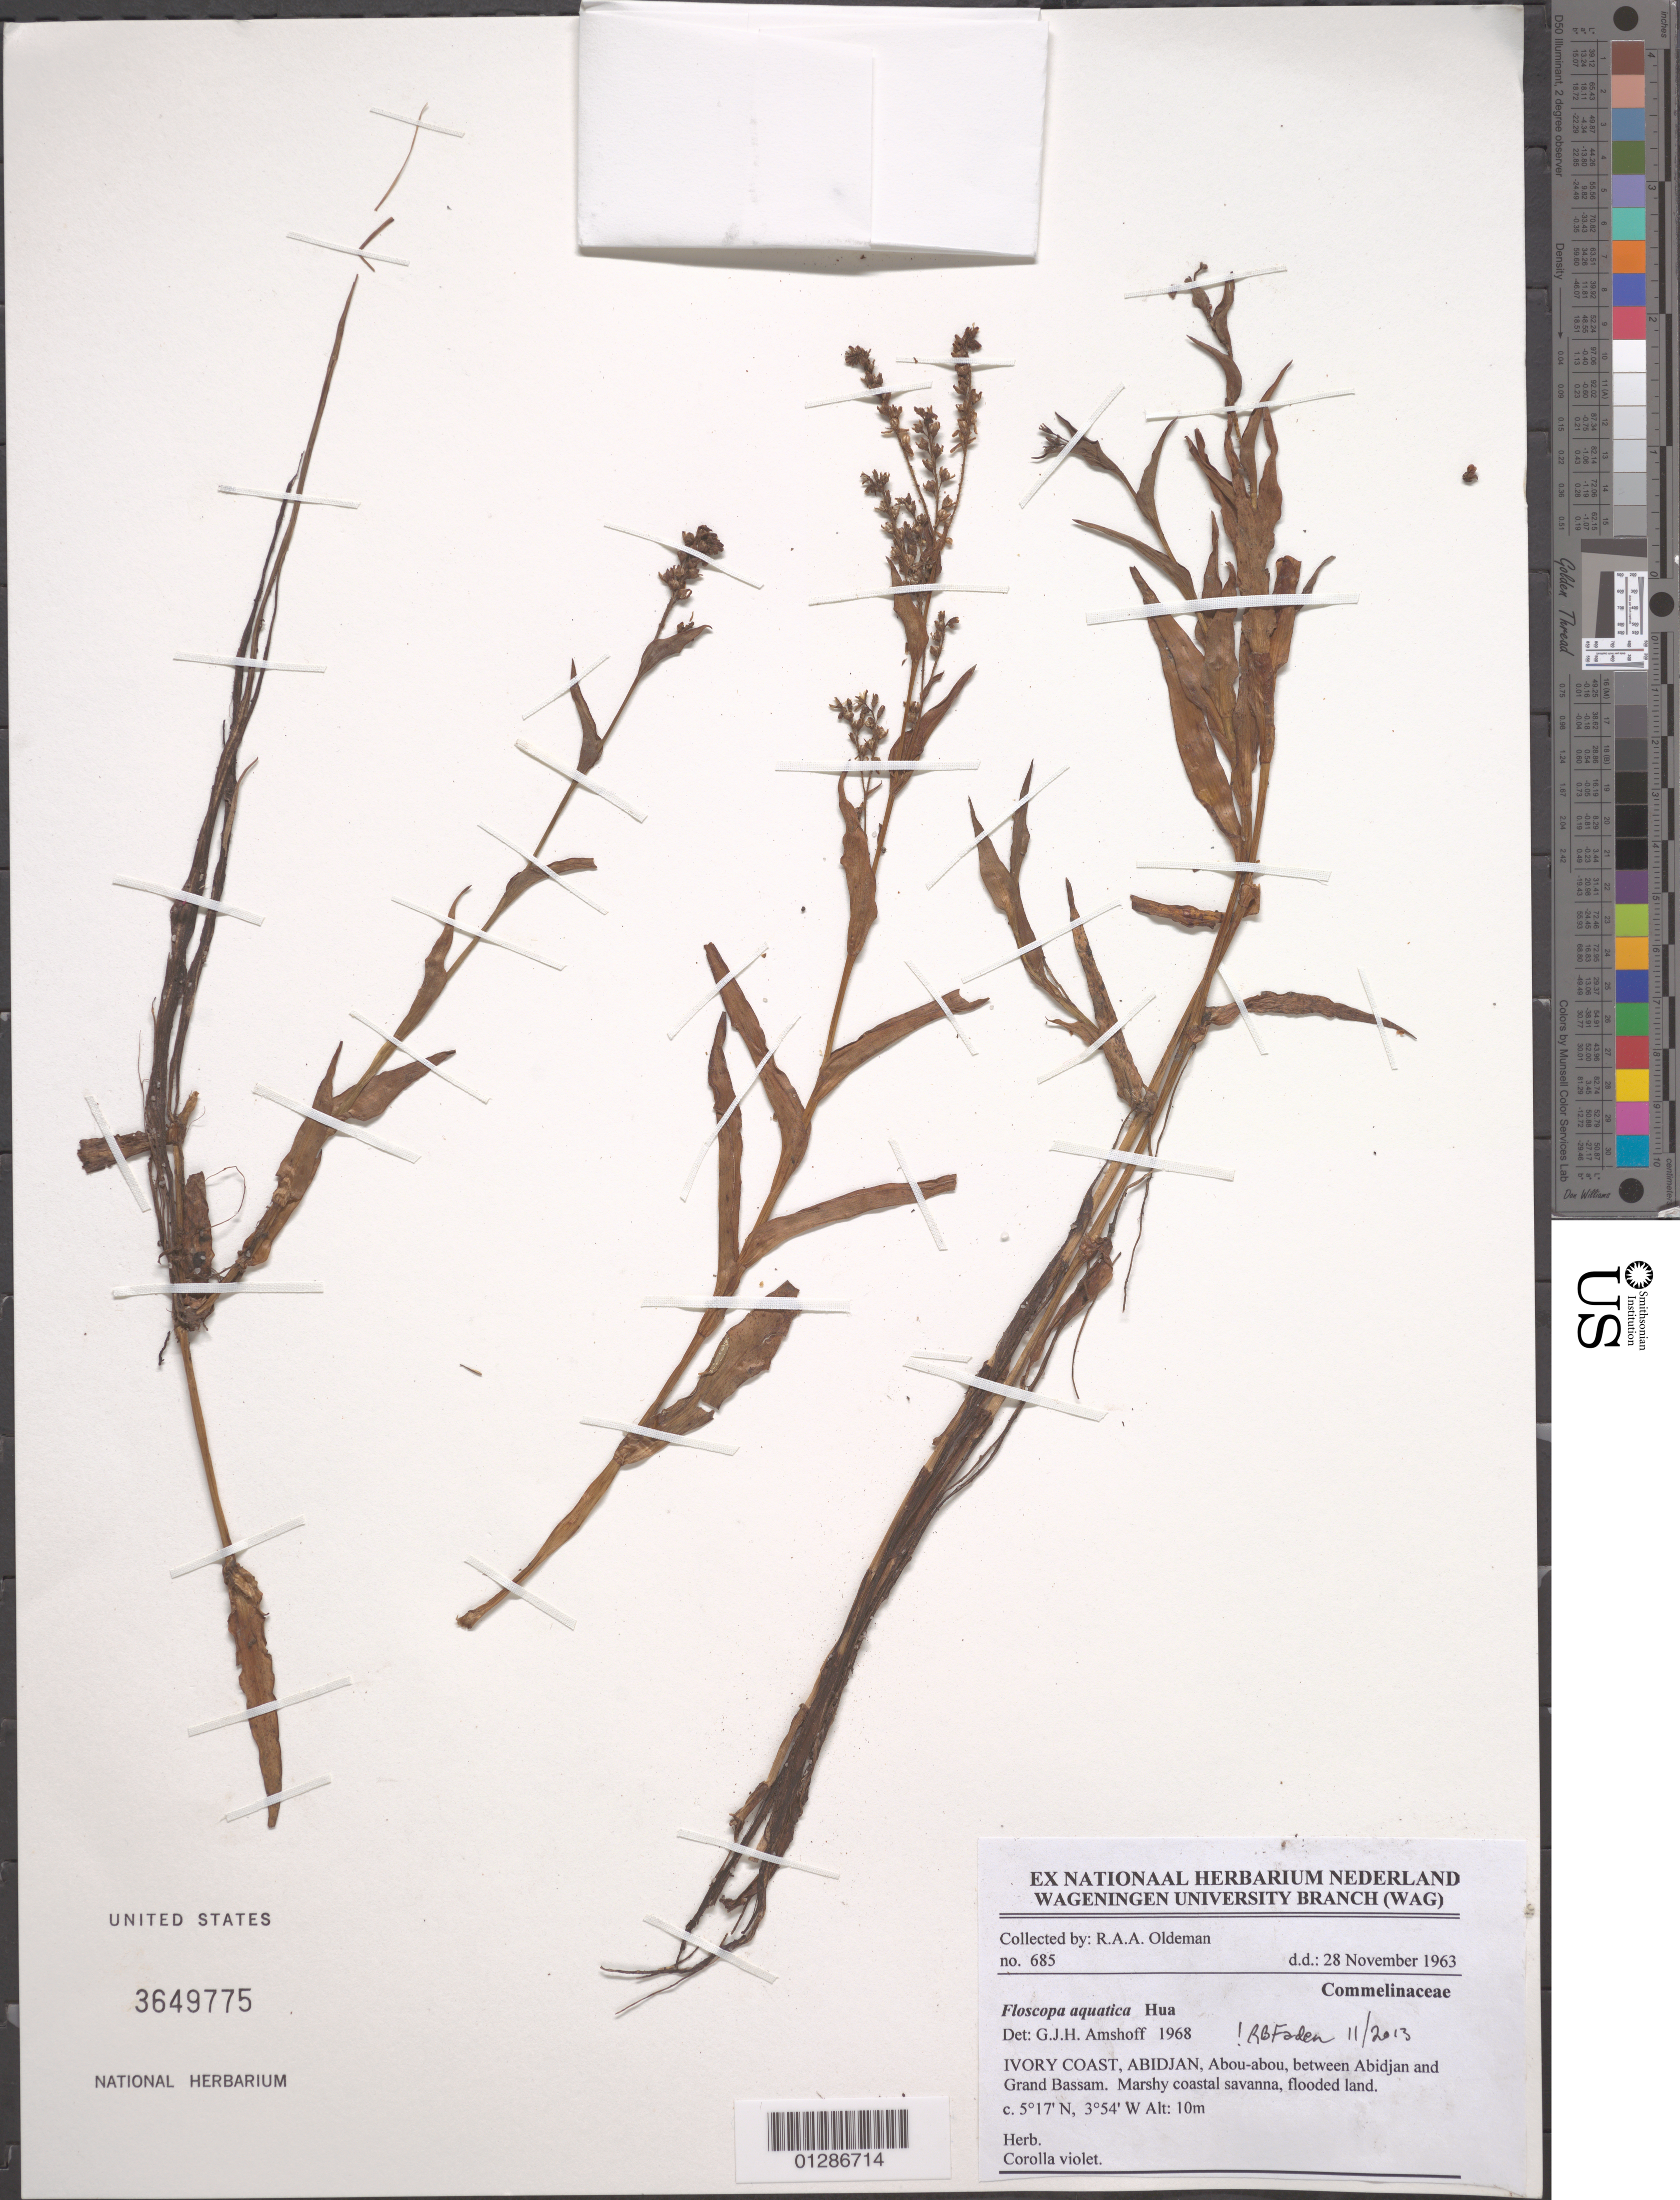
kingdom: Plantae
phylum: Tracheophyta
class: Liliopsida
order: Commelinales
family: Commelinaceae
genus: Floscopa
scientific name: Floscopa aquatica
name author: Hua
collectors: R. Oldeman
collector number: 685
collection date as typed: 28 Nov 1963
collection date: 1963-11-28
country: Ivory Coast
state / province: Abidjan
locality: Abou-abou, between Abidjan and Grand Bassam.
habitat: Herb.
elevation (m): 10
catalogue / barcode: US 3649775